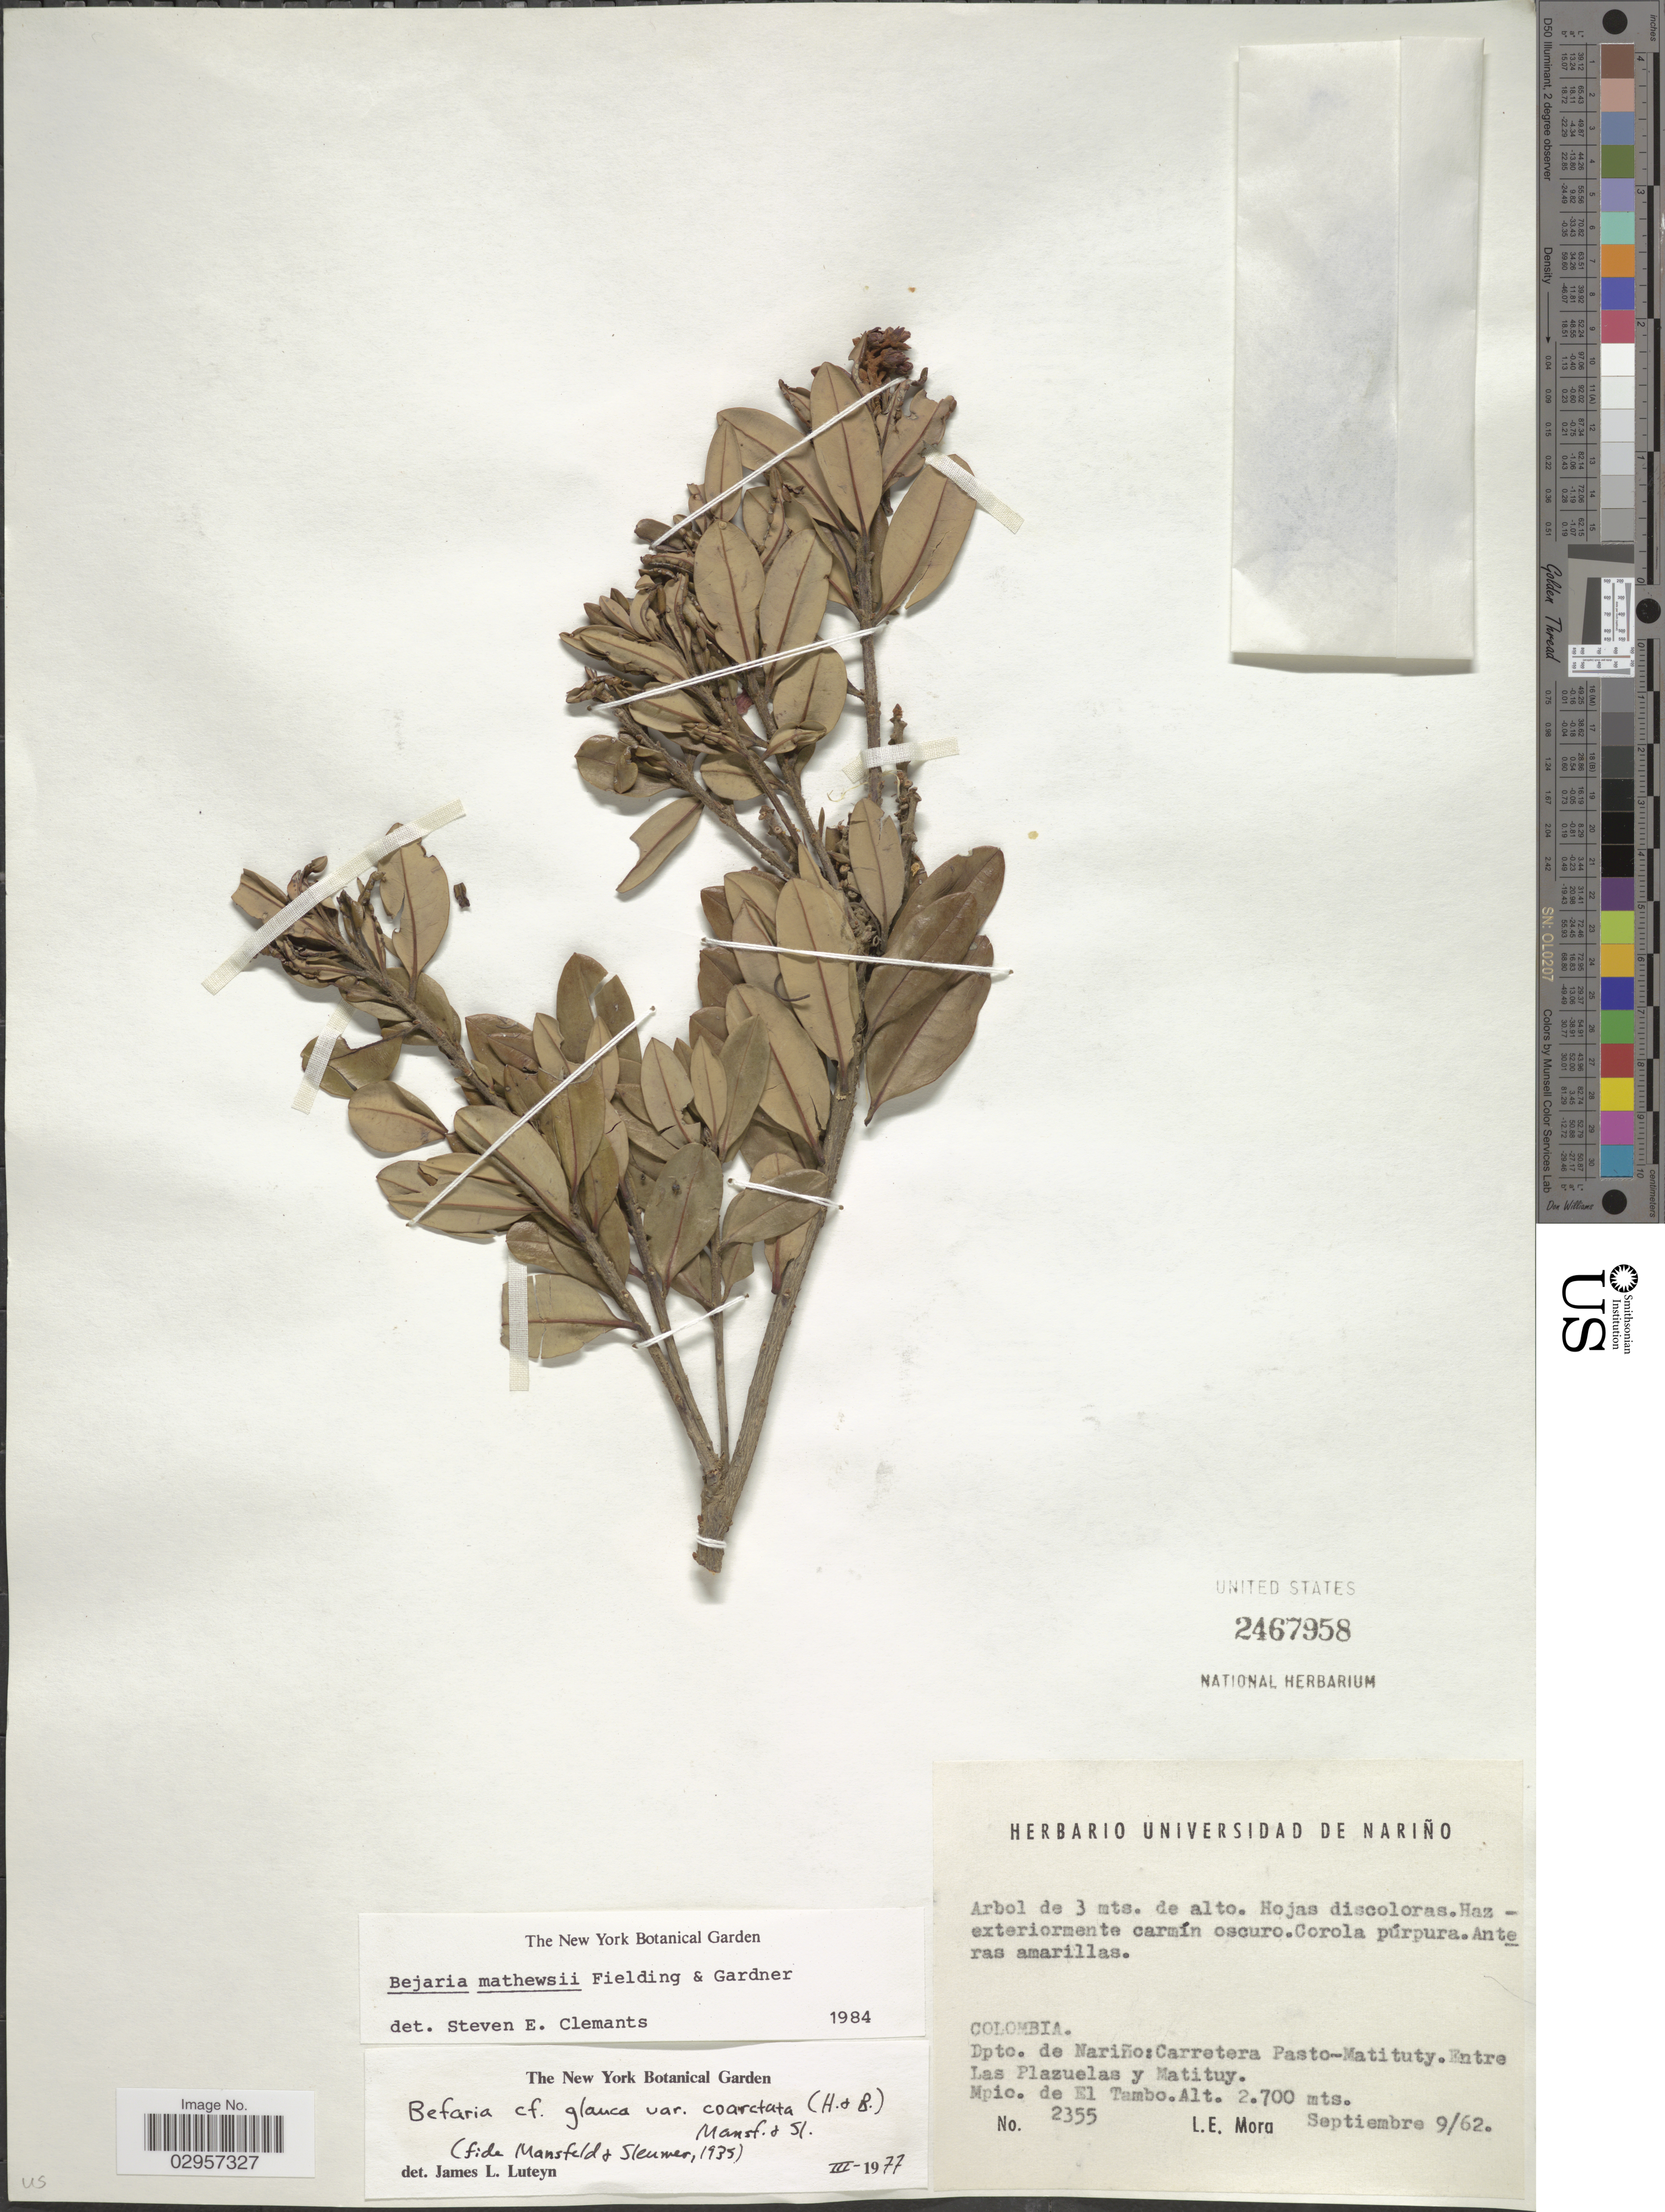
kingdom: Plantae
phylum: Tracheophyta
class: Magnoliopsida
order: Ericales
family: Ericaceae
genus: Bejaria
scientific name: Bejaria mathewsii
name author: Fielding & Gardner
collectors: L. Mora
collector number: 2355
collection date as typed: Transcribed d/m/y: 9/9/62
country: Colombia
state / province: Nariño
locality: Dpto. de Nariño: Carretera Pasto-Matituty, Entre Las Plazuelas y Matituy, Mpio. de El Tambo.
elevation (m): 2700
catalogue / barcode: US 2467958